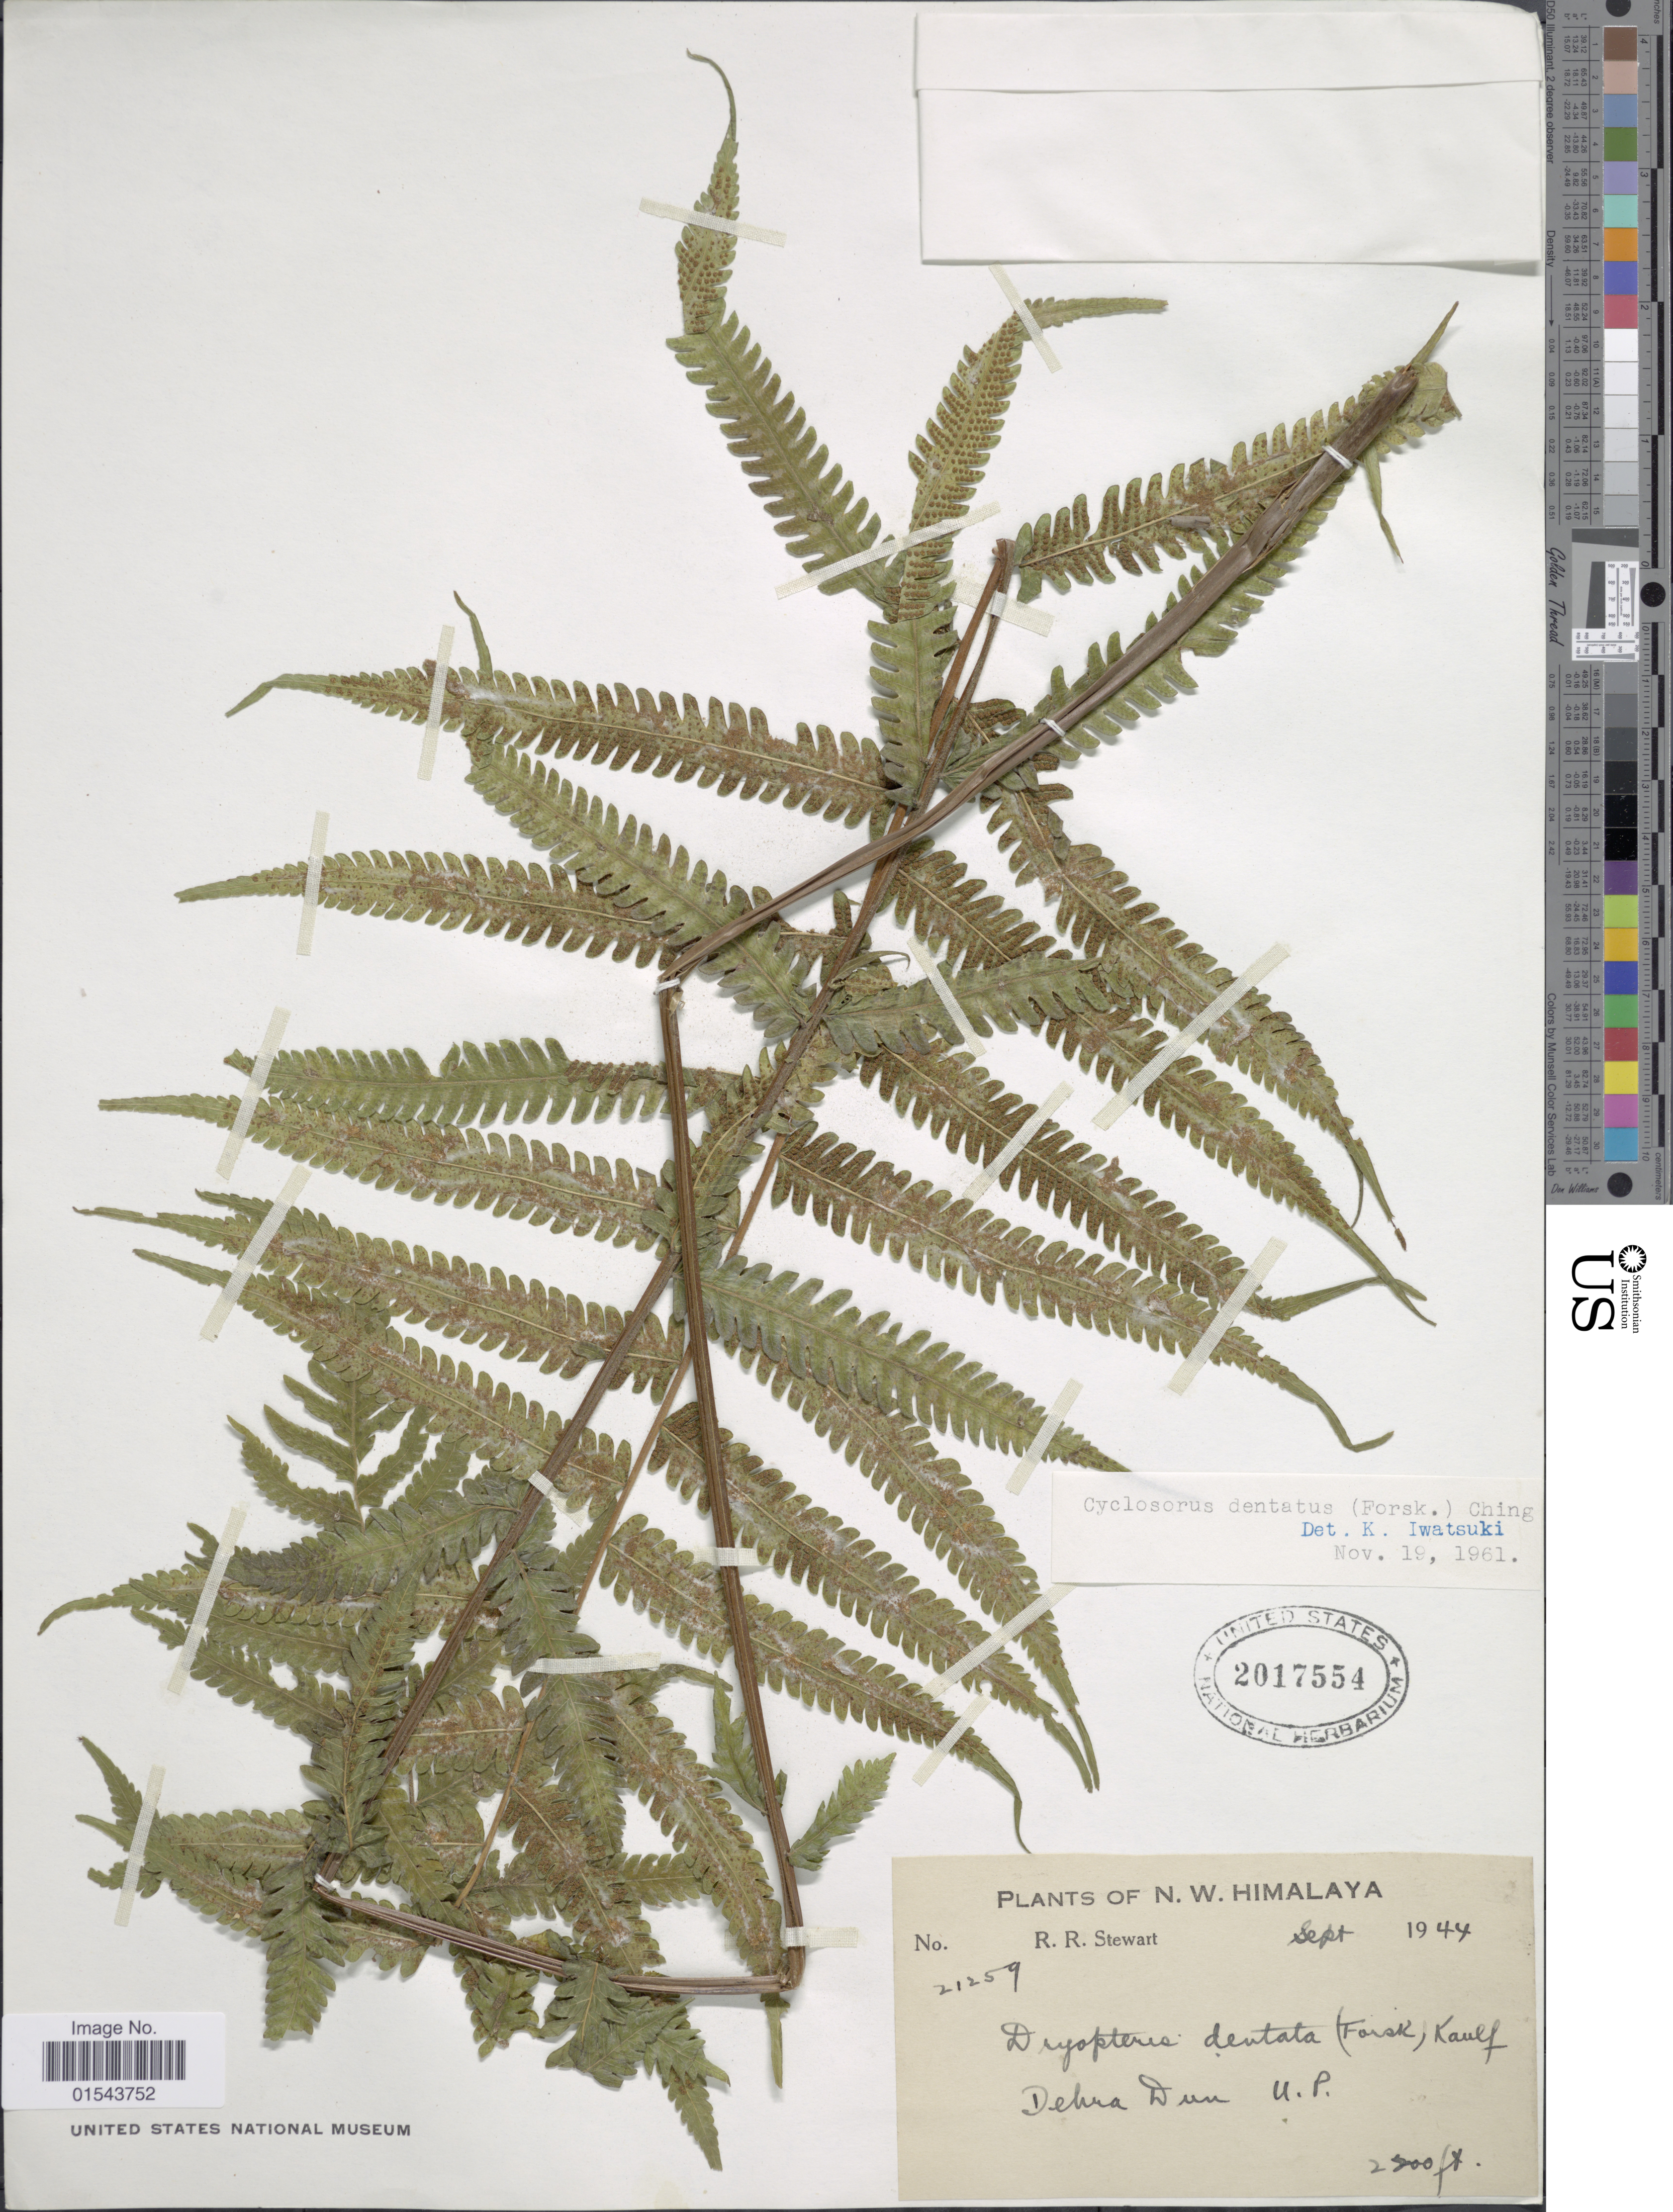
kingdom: Plantae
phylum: Tracheophyta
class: Polypodiopsida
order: Polypodiales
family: Thelypteridaceae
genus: Christella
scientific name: Christella dentata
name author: (Forssk.) Brownsey & Jermy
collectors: R. R. Stewart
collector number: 21259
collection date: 1944-09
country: India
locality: N. W. Himalaya. dehra Dun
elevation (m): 701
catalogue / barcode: US 2017554